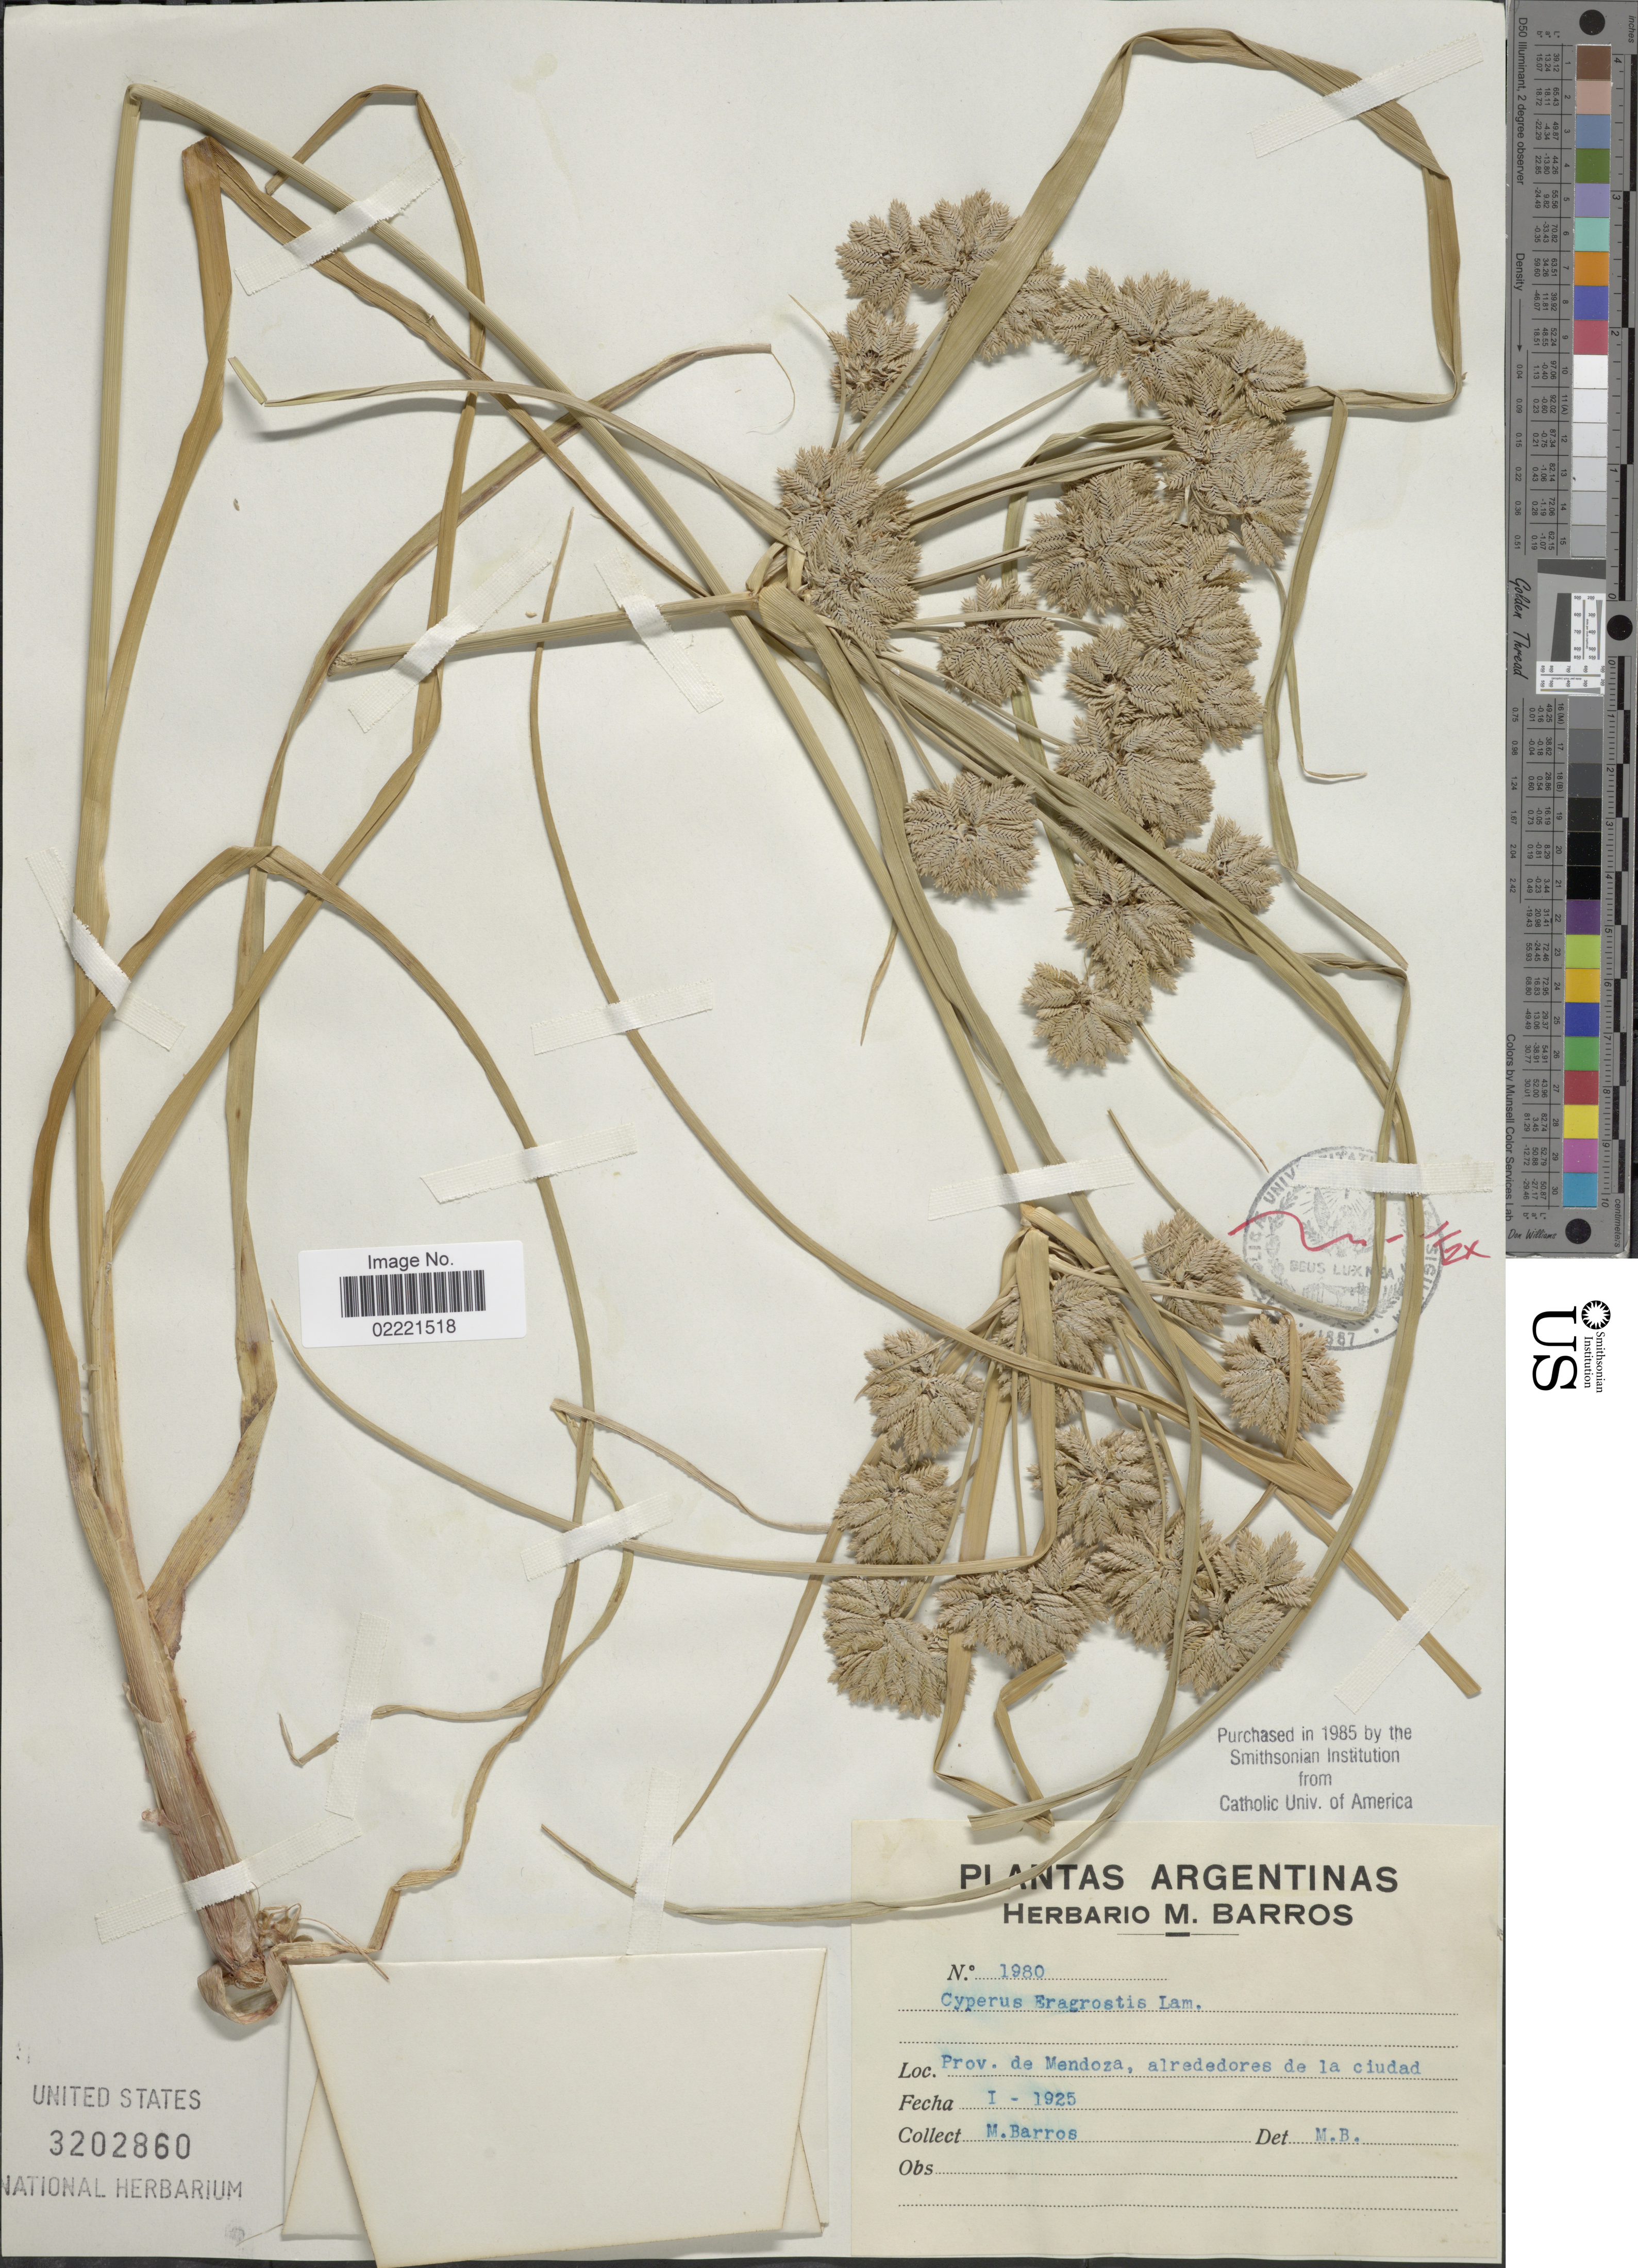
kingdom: Plantae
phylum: Tracheophyta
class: Liliopsida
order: Poales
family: Cyperaceae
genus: Cyperus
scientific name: Cyperus eragrostis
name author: Lam.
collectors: M. Barros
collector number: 1980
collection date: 1925-01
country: Argentina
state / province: Mendoza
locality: Prv. de Mendoza, alrededores de la ciudad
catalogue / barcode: US 3202860